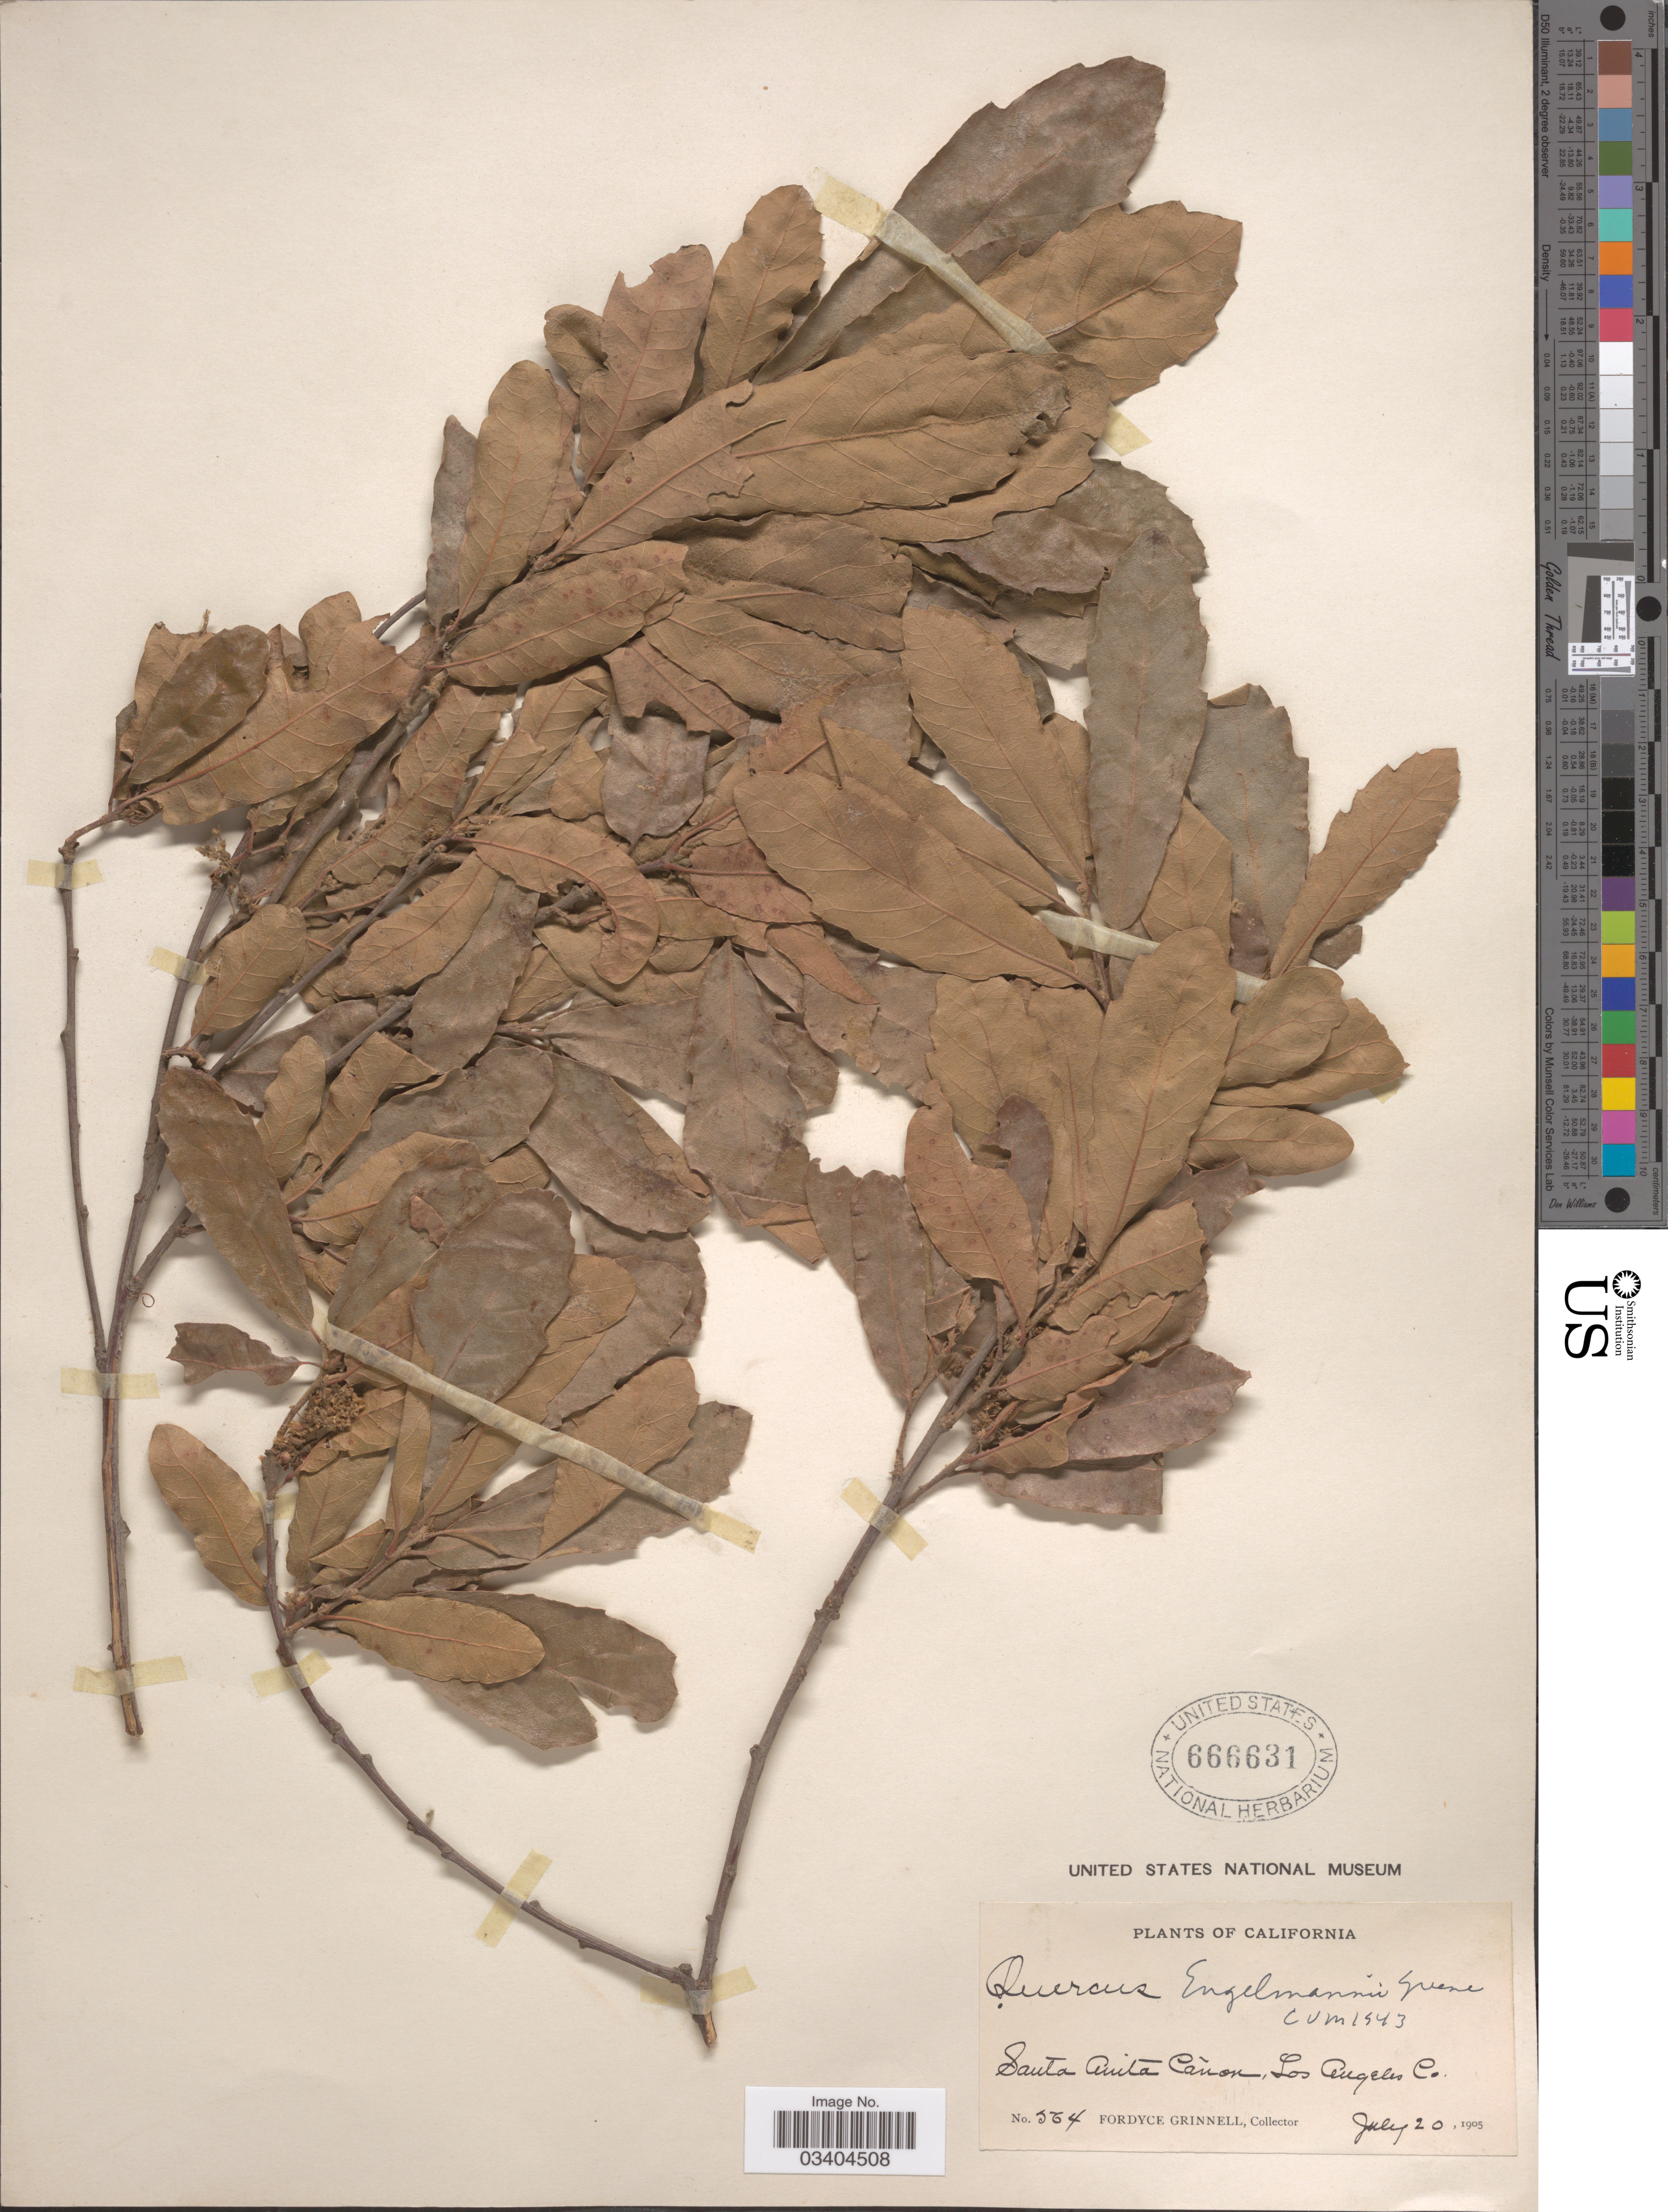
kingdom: Plantae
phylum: Tracheophyta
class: Magnoliopsida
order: Fagales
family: Fagaceae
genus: Quercus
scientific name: Quercus engelmannii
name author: Greene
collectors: F. Grinnell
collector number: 564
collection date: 1905-07-20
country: United States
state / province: California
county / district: Los Angeles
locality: Santa Anita Cañon, Los Angeles Co.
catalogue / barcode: US 666631